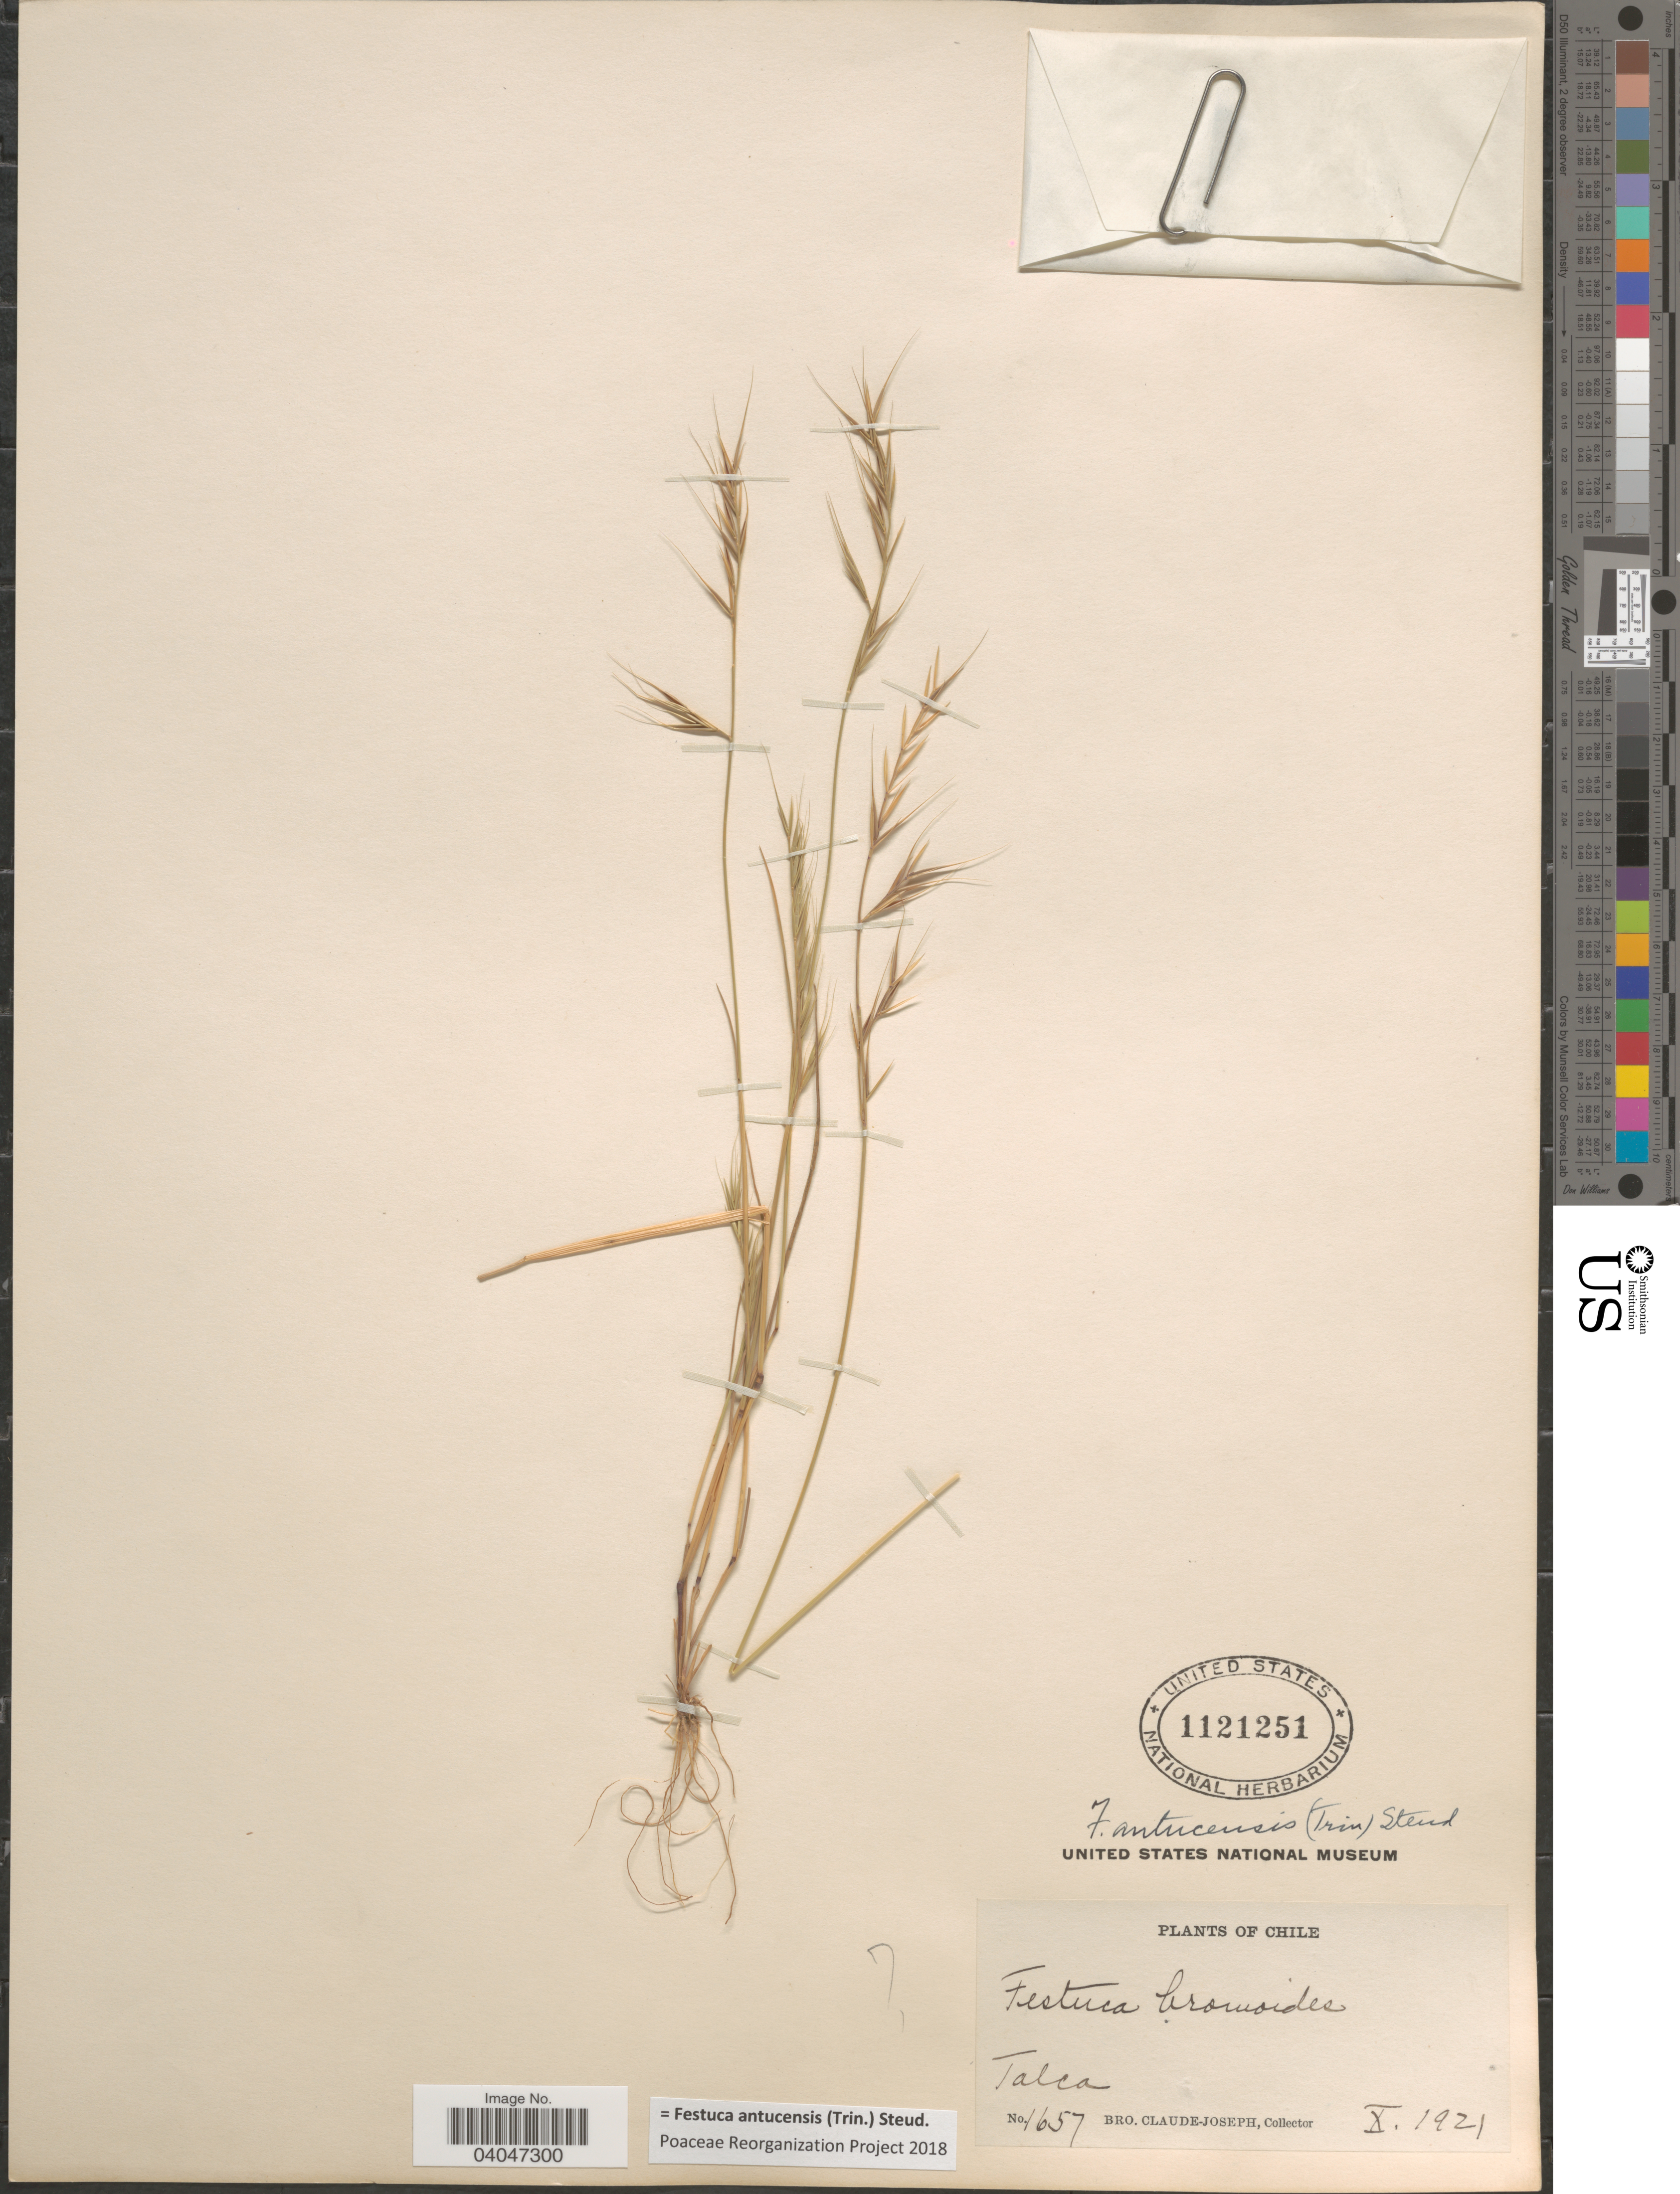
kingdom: Plantae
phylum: Tracheophyta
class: Liliopsida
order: Poales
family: Poaceae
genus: Festuca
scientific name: Festuca antucensis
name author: (Trin.) Steud.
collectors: Bro. Claude-Joseph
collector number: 1657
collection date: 1921-10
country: Chile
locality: Talca.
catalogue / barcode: US 1121251